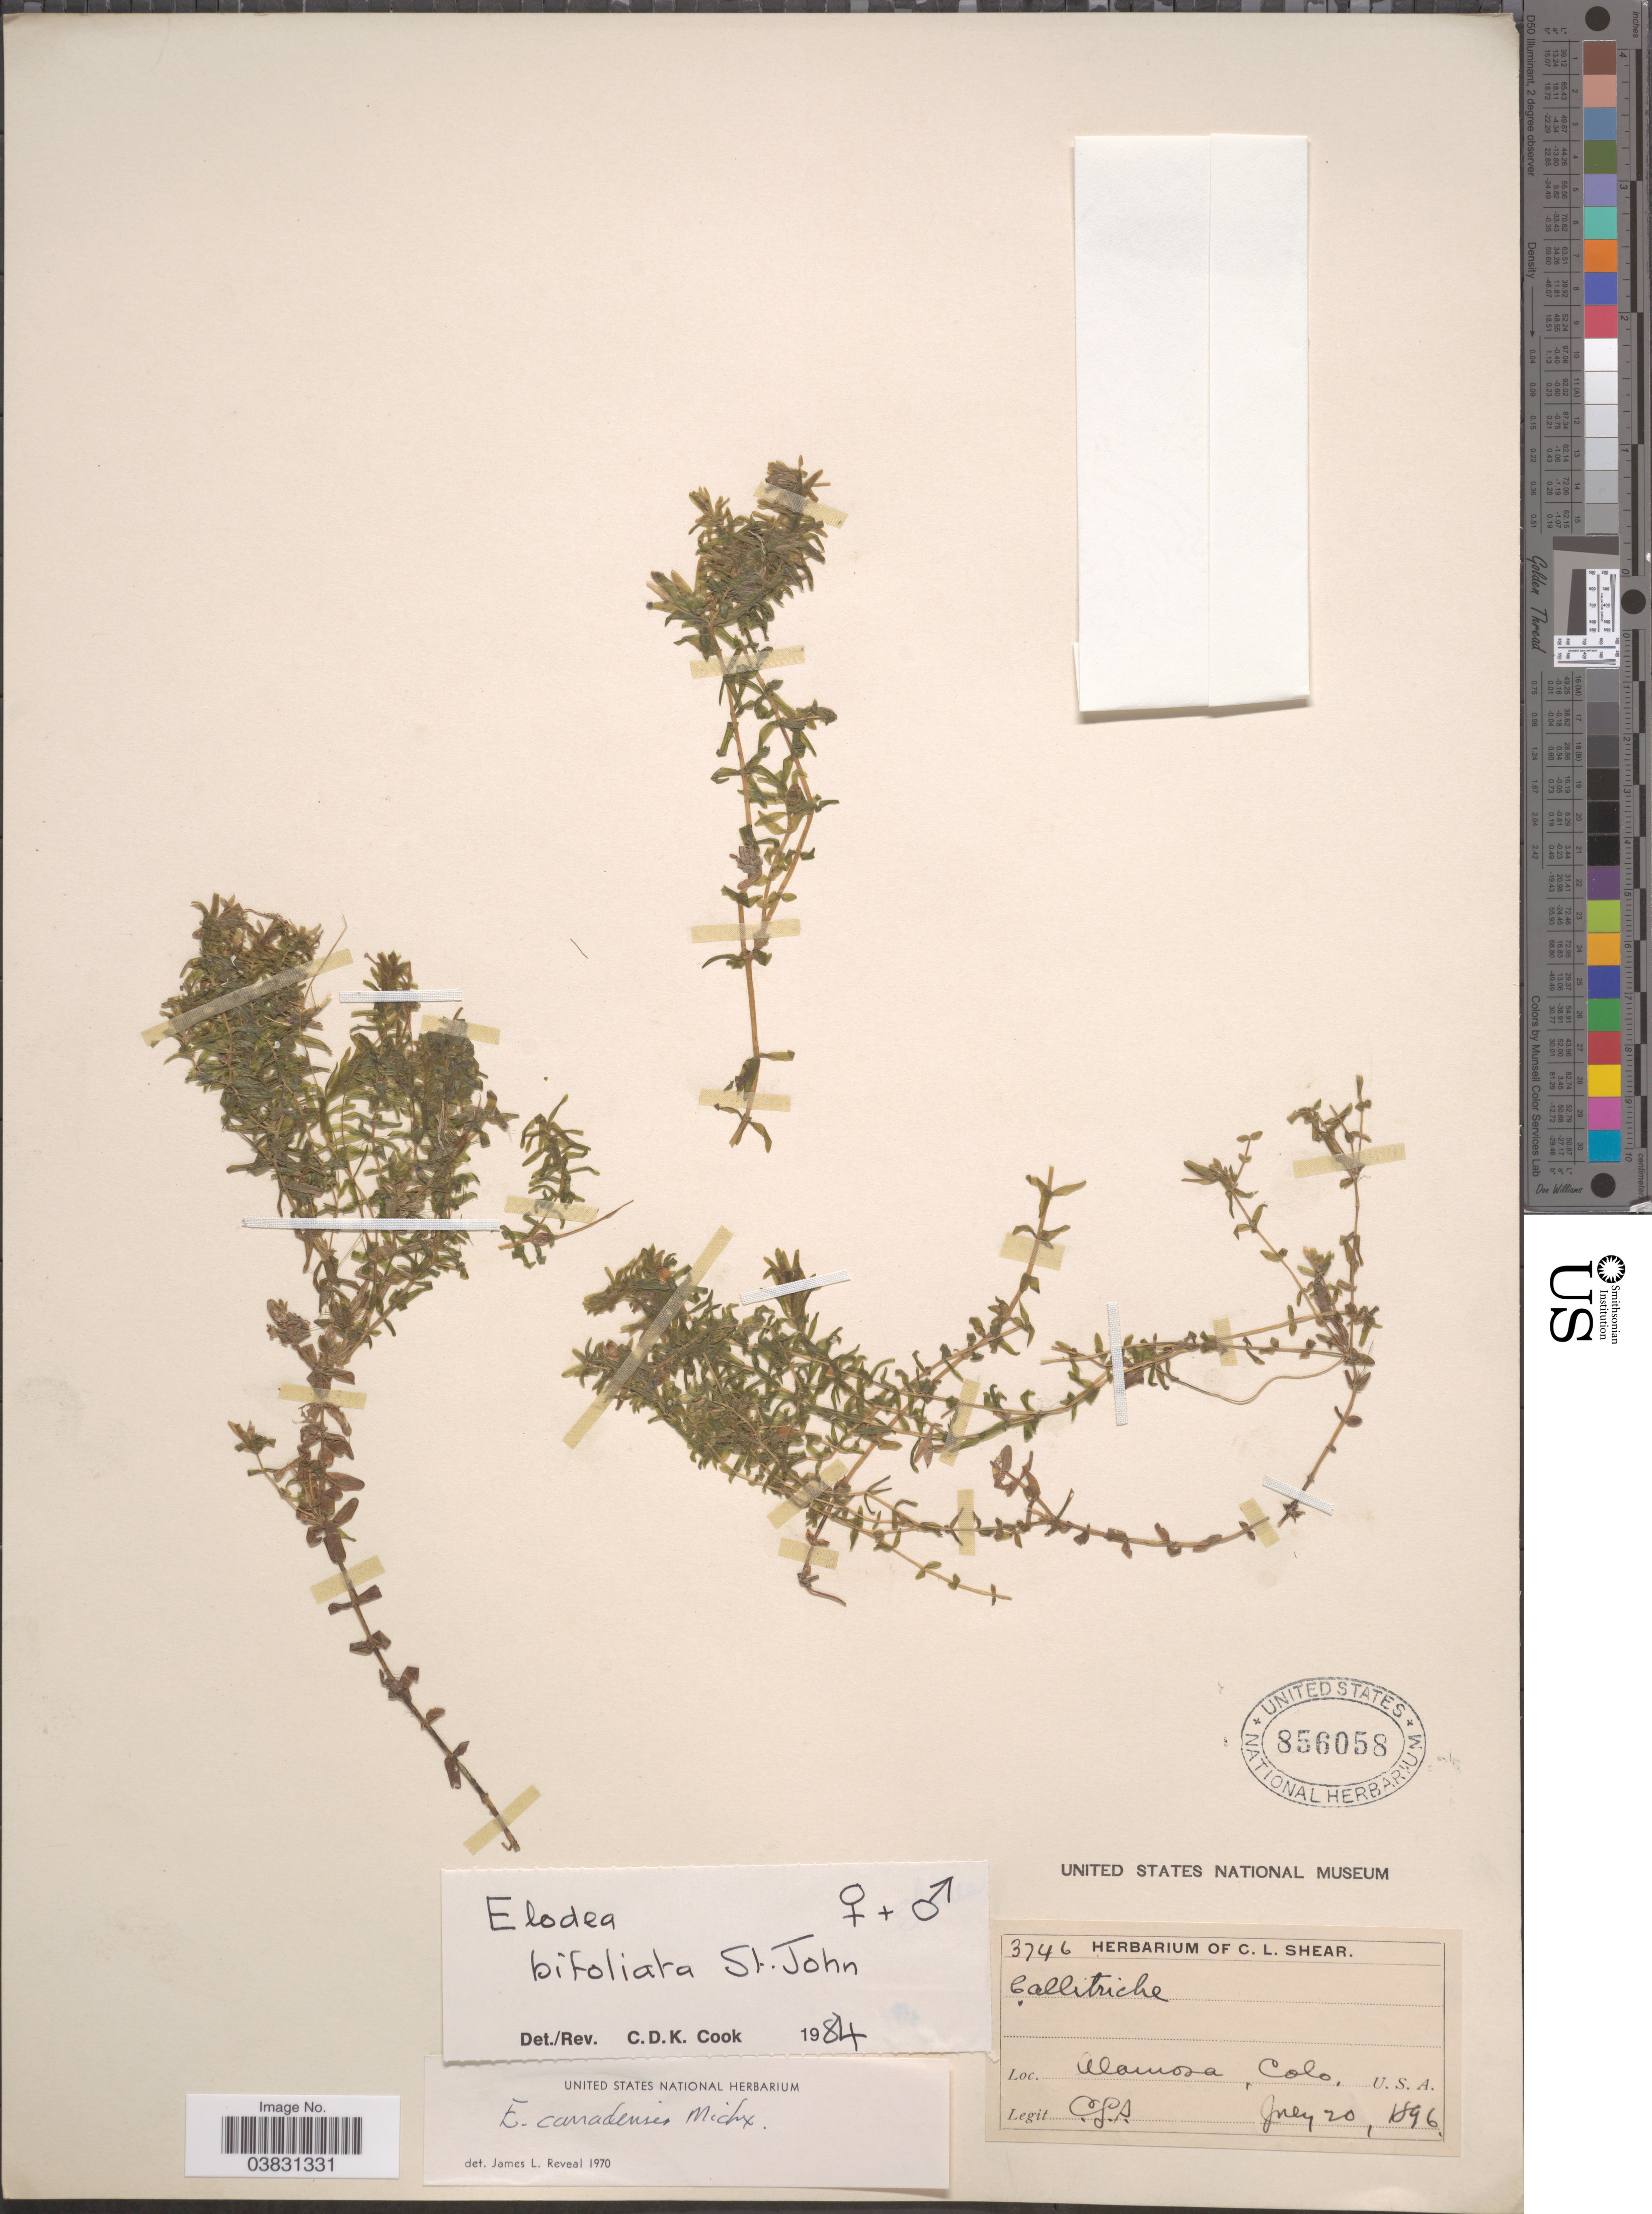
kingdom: Plantae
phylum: Tracheophyta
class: Liliopsida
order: Alismatales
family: Hydrocharitaceae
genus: Elodea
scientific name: Elodea bifoliata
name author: H. St. John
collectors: C. L. Shear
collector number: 3746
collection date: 1896-07-20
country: United States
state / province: Colorado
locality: Alamosa.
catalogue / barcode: US 856058